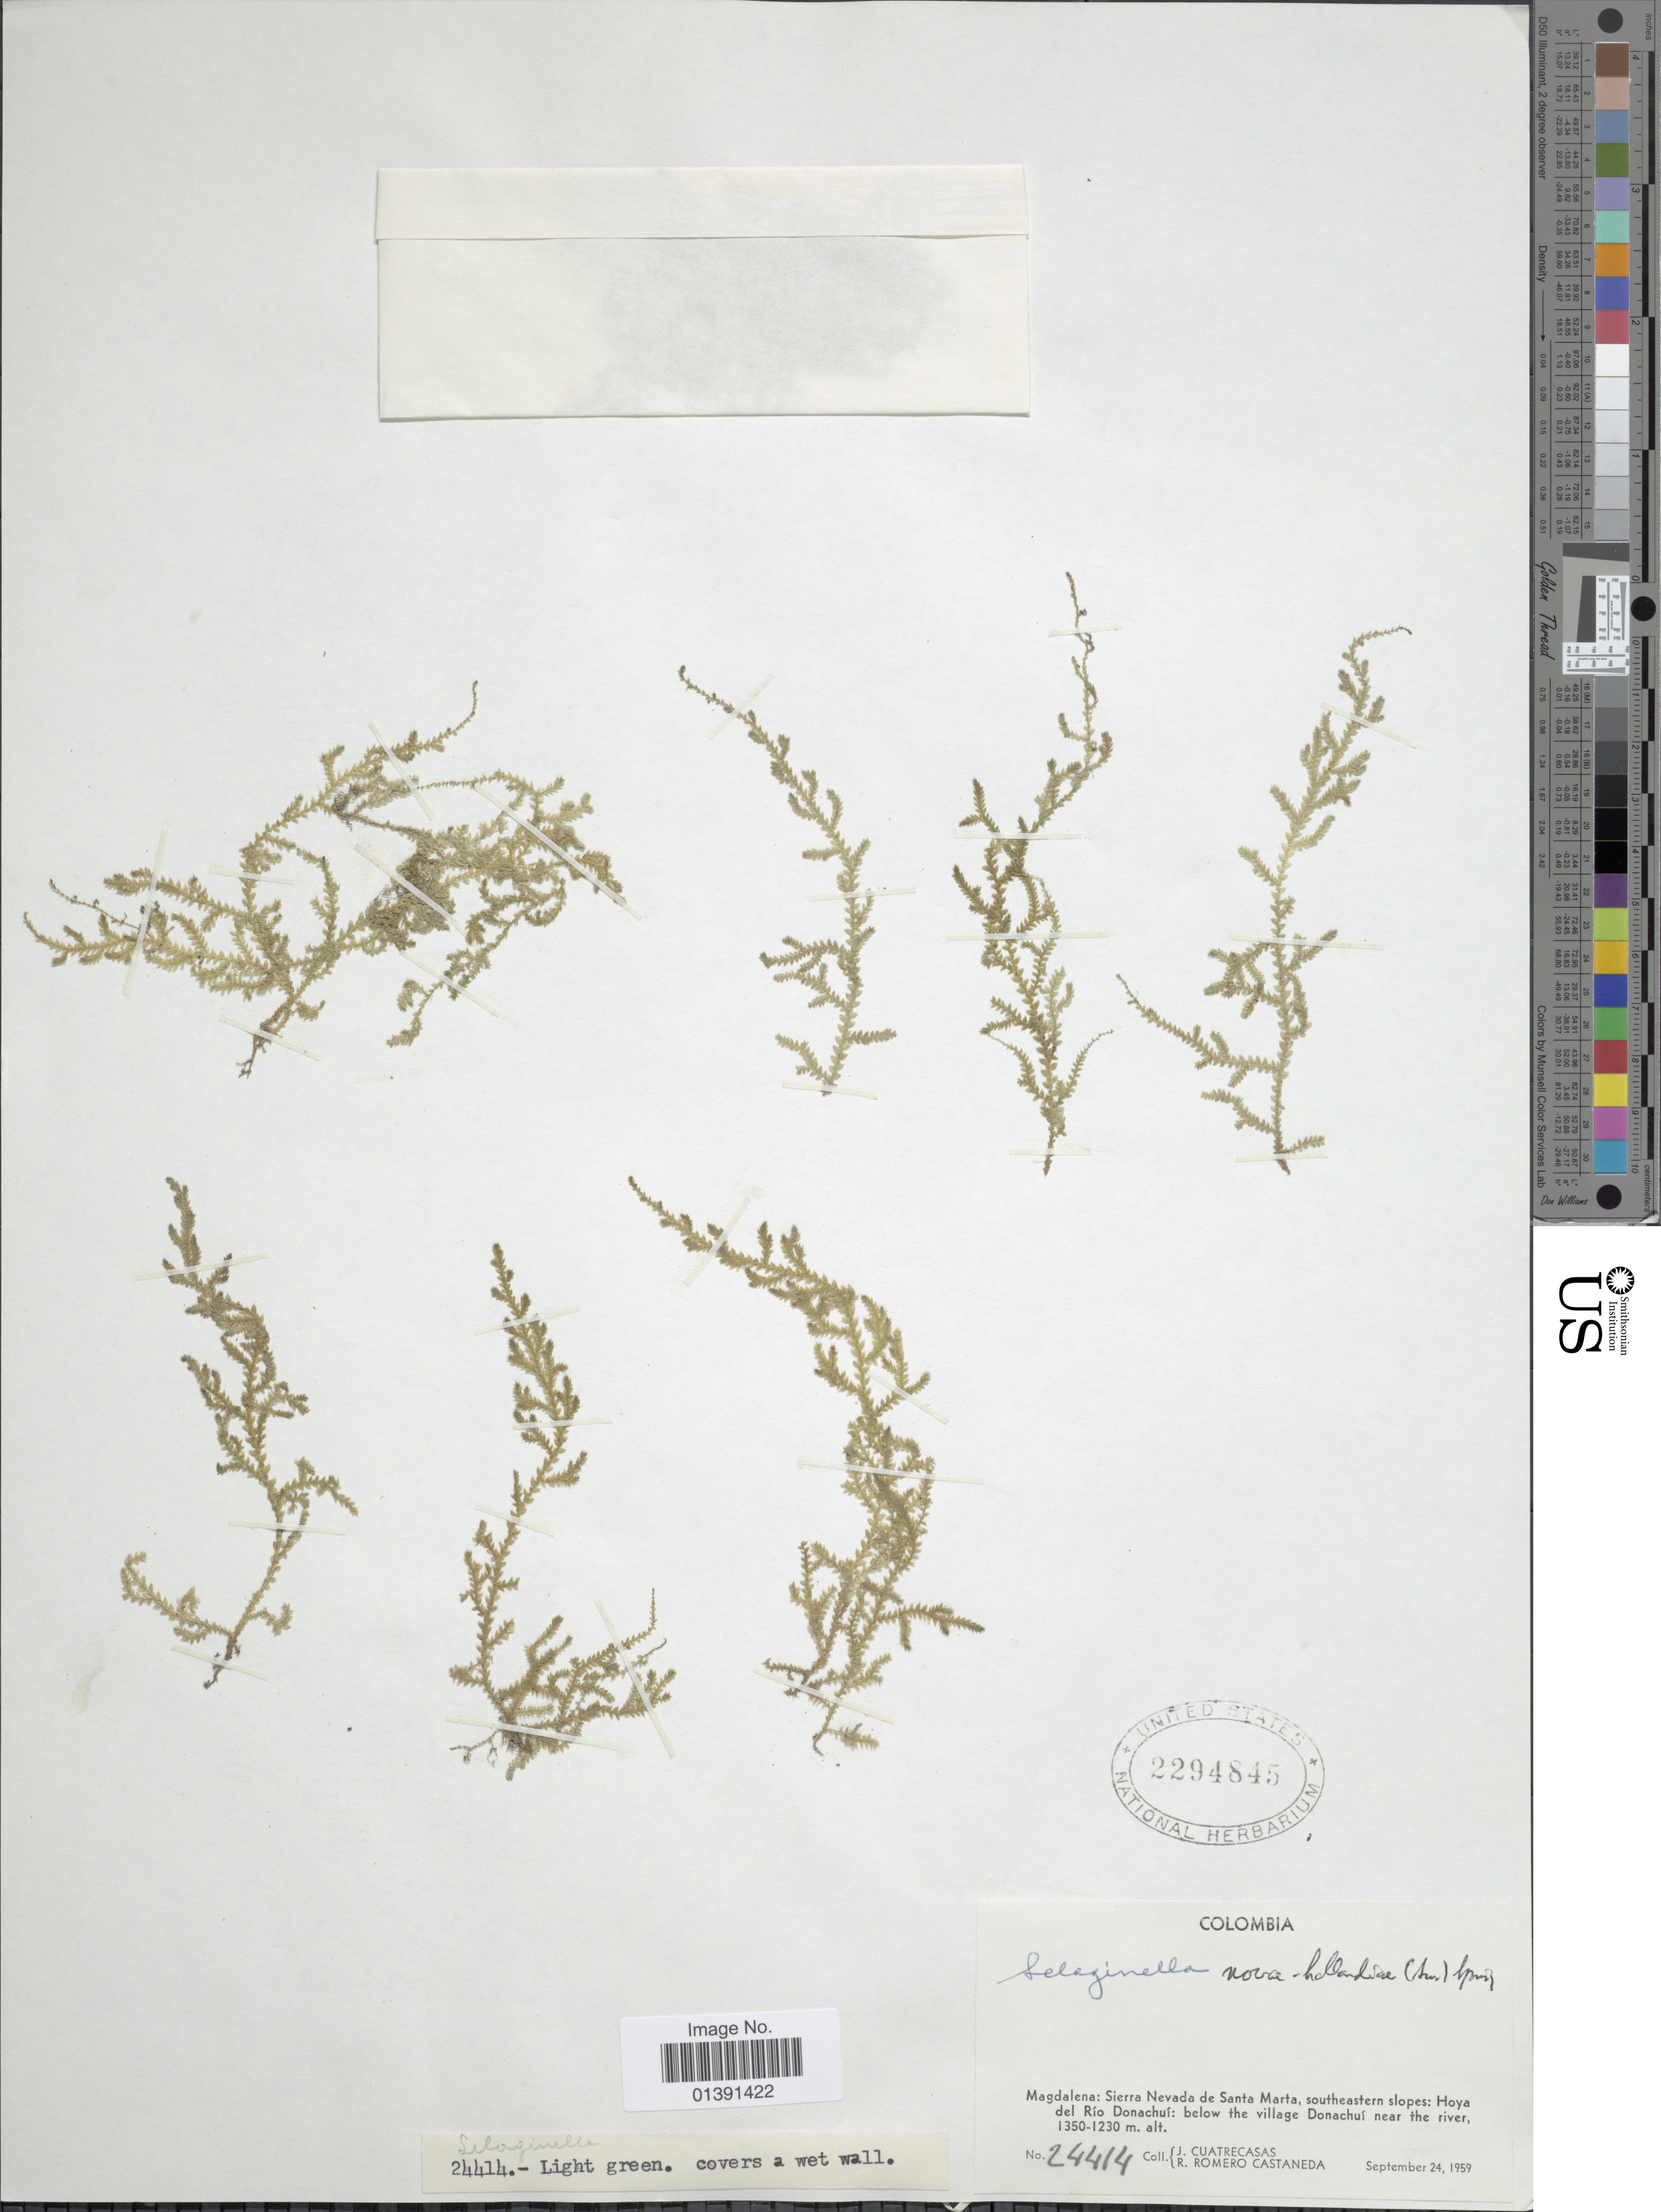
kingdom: Plantae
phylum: Tracheophyta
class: Lycopodiopsida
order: Selaginellales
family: Selaginellaceae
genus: Selaginella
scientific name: Selaginella novae-hollandiae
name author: (Sw.) Spring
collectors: J. Cuatrecasas & R. Romero Castañeda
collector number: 24414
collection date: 1959-09-24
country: Colombia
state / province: Magdalena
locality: Sierra Nevada de Santa Marta, southeastern slope: Hoya del Río Donachuí: below the village Donachuí near the river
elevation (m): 1250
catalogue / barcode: US 2294845